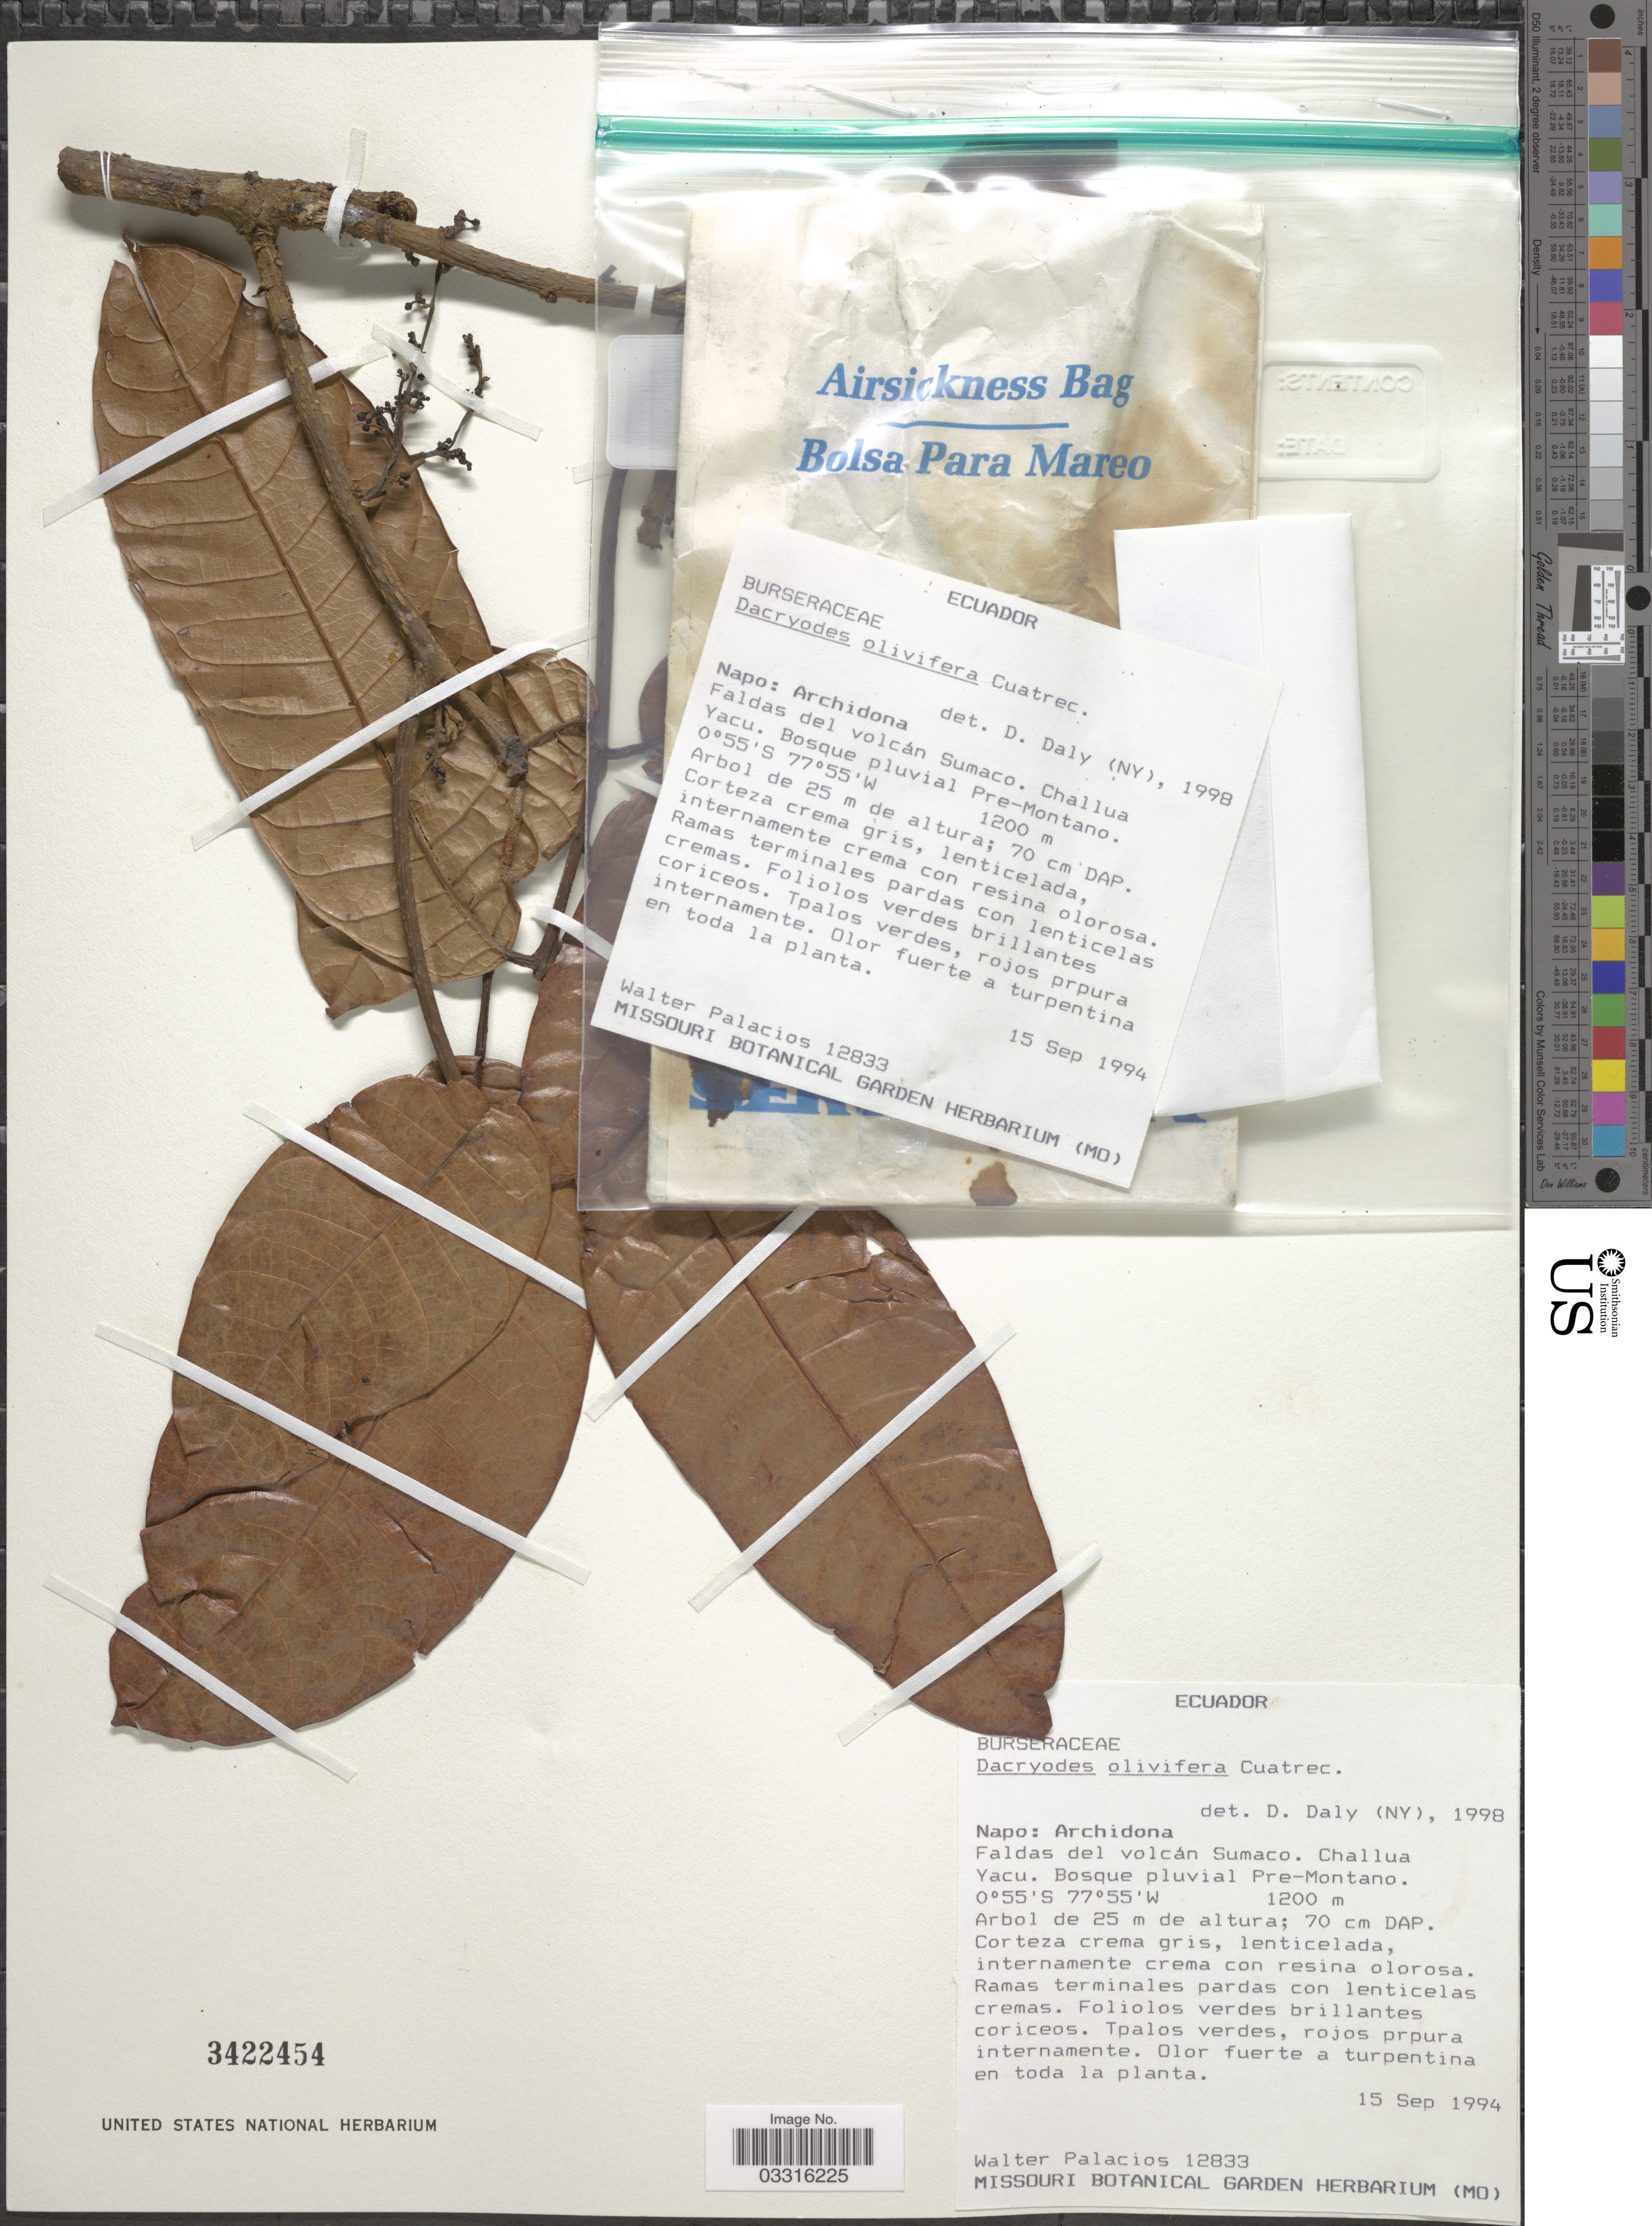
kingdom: Plantae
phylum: Tracheophyta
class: Magnoliopsida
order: Sapindales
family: Burseraceae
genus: Dacryodes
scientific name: Dacryodes olivifera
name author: Cuatrec.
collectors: W. Palacios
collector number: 12833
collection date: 1994-09-15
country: Ecuador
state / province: Napo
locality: Archidona, Faldas del volcán Sumaco. Challua Yacu.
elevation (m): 1200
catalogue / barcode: US 3422454